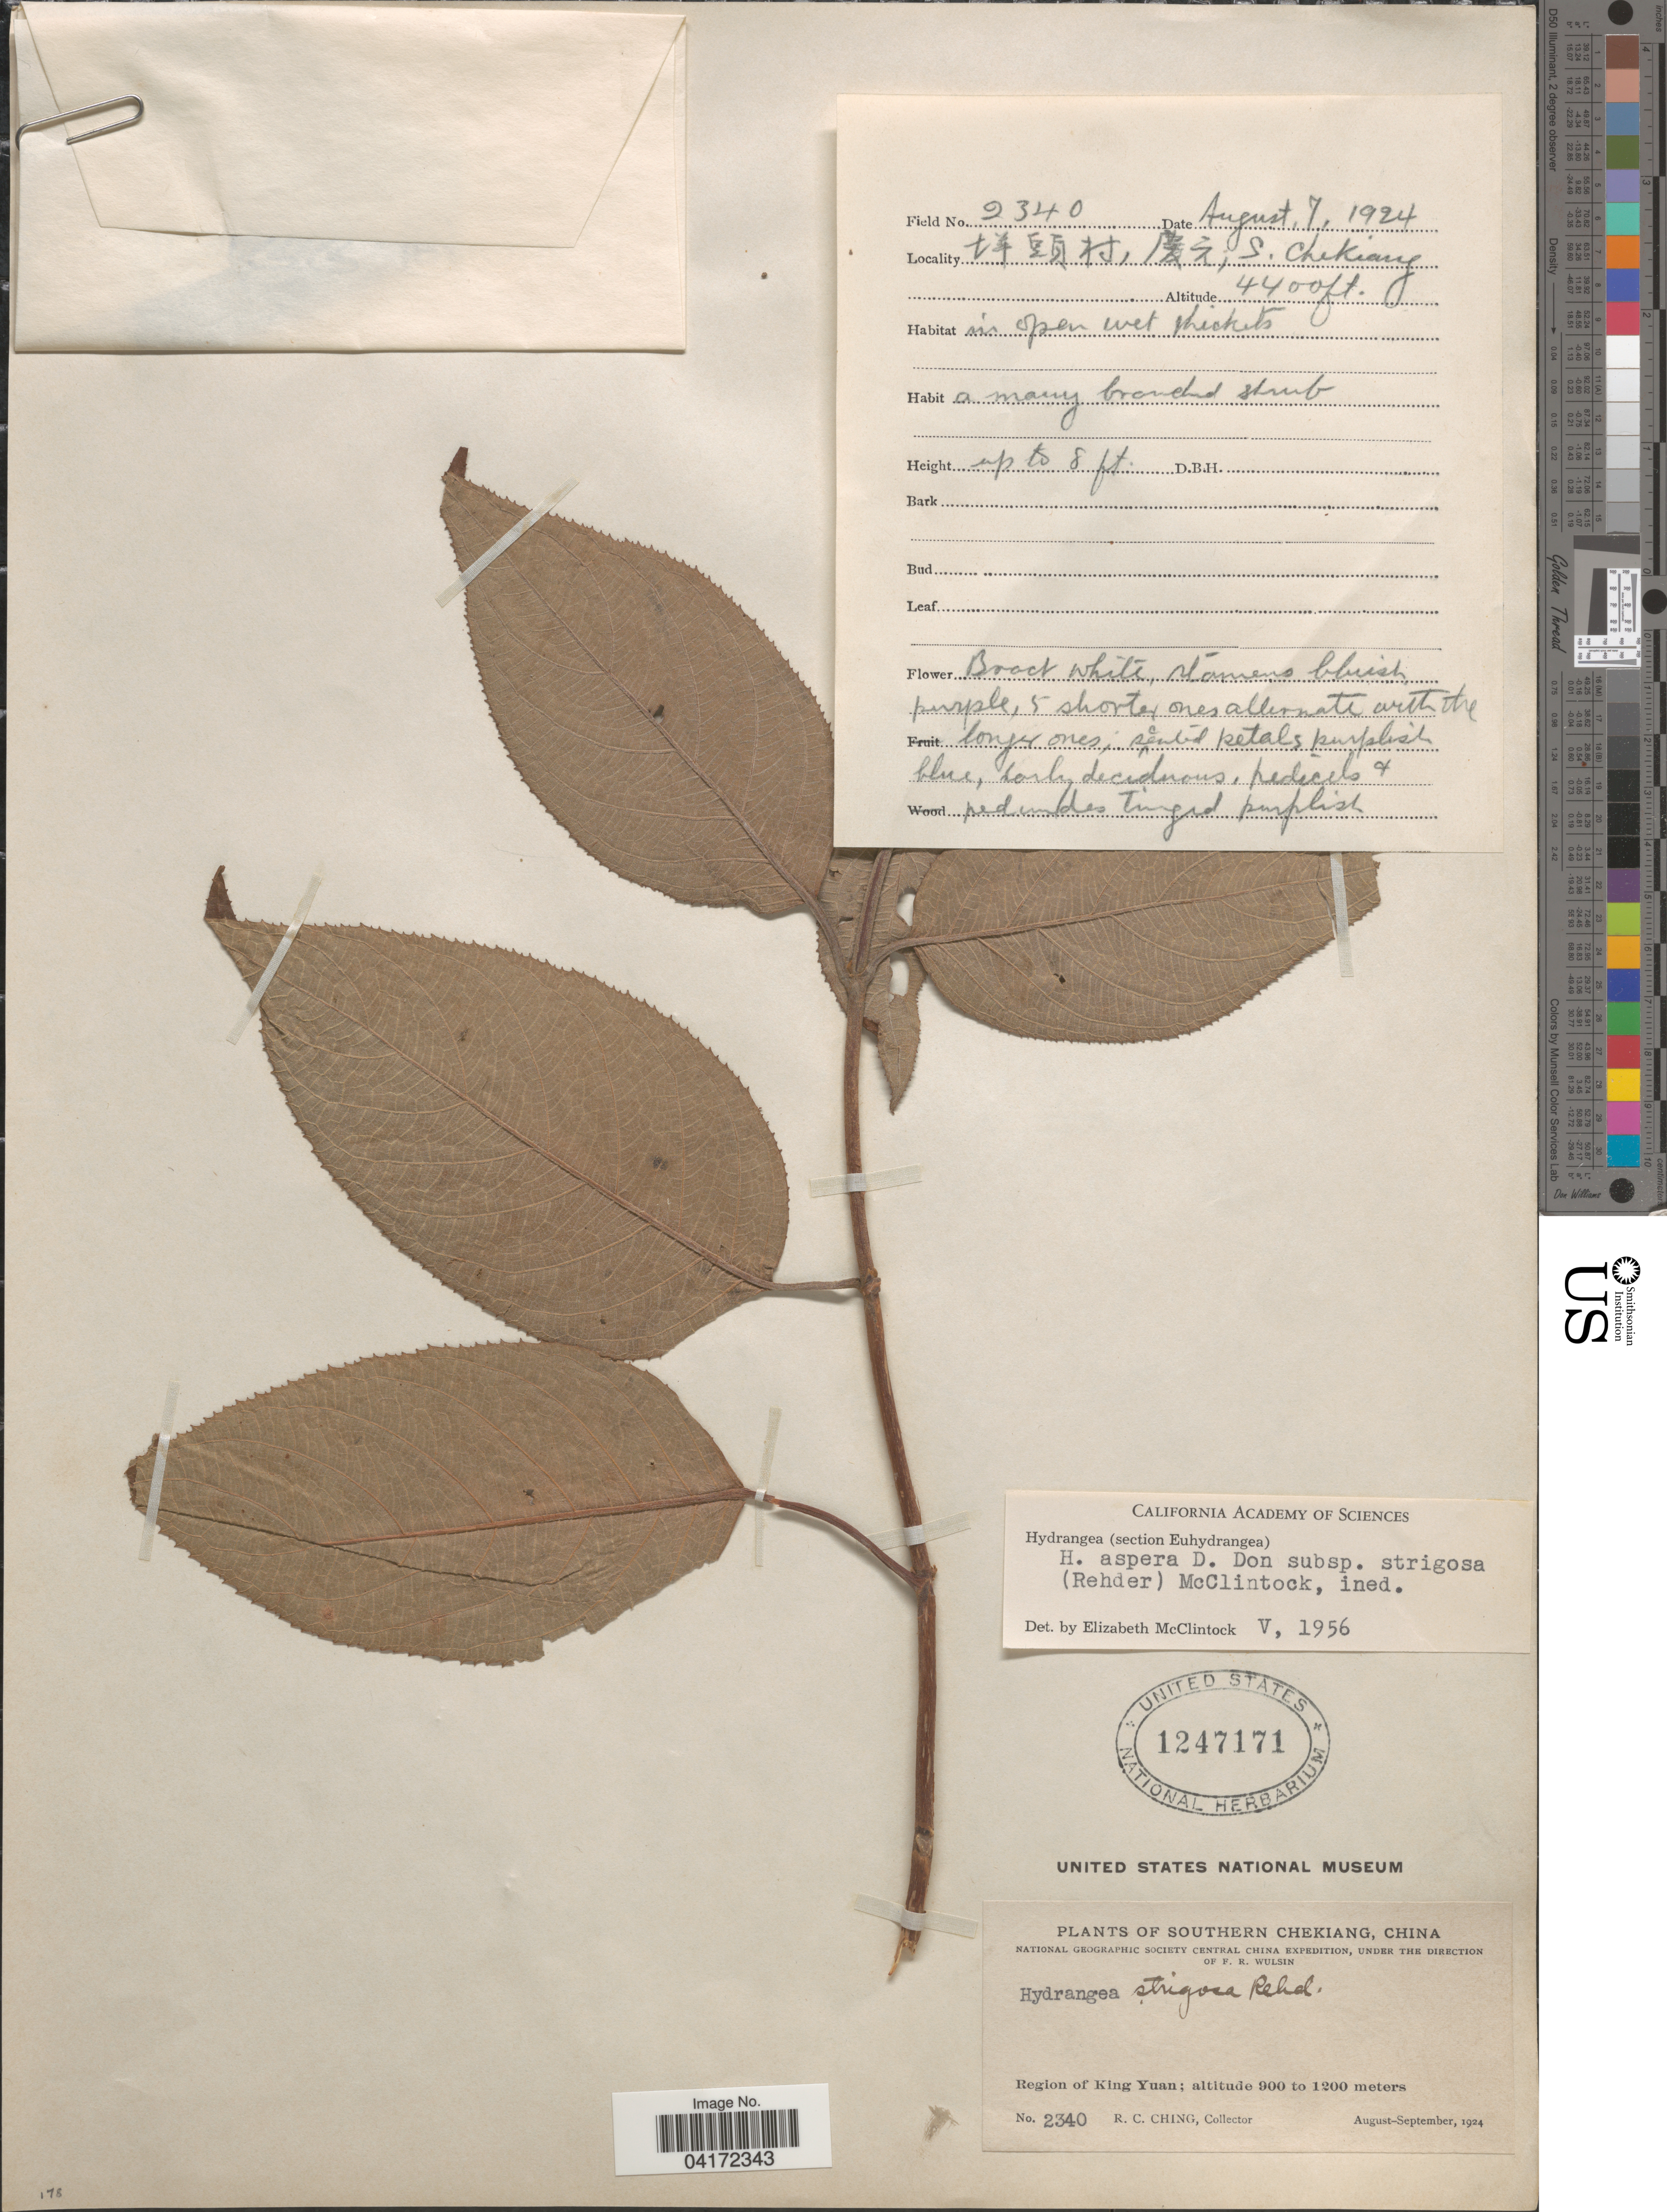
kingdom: Plantae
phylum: Tracheophyta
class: Magnoliopsida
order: Cornales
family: Hydrangeaceae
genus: Hydrangea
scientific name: Hydrangea aspera subsp. strigosa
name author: (Rehder) E. M. McClint.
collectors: R. C. Ching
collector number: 2340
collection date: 1924-08-07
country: China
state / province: Zhejiang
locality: Southern Chekiang. National Geographic Society Central China Expedition. Region of King Yuan.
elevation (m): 1341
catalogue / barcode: US 1247171